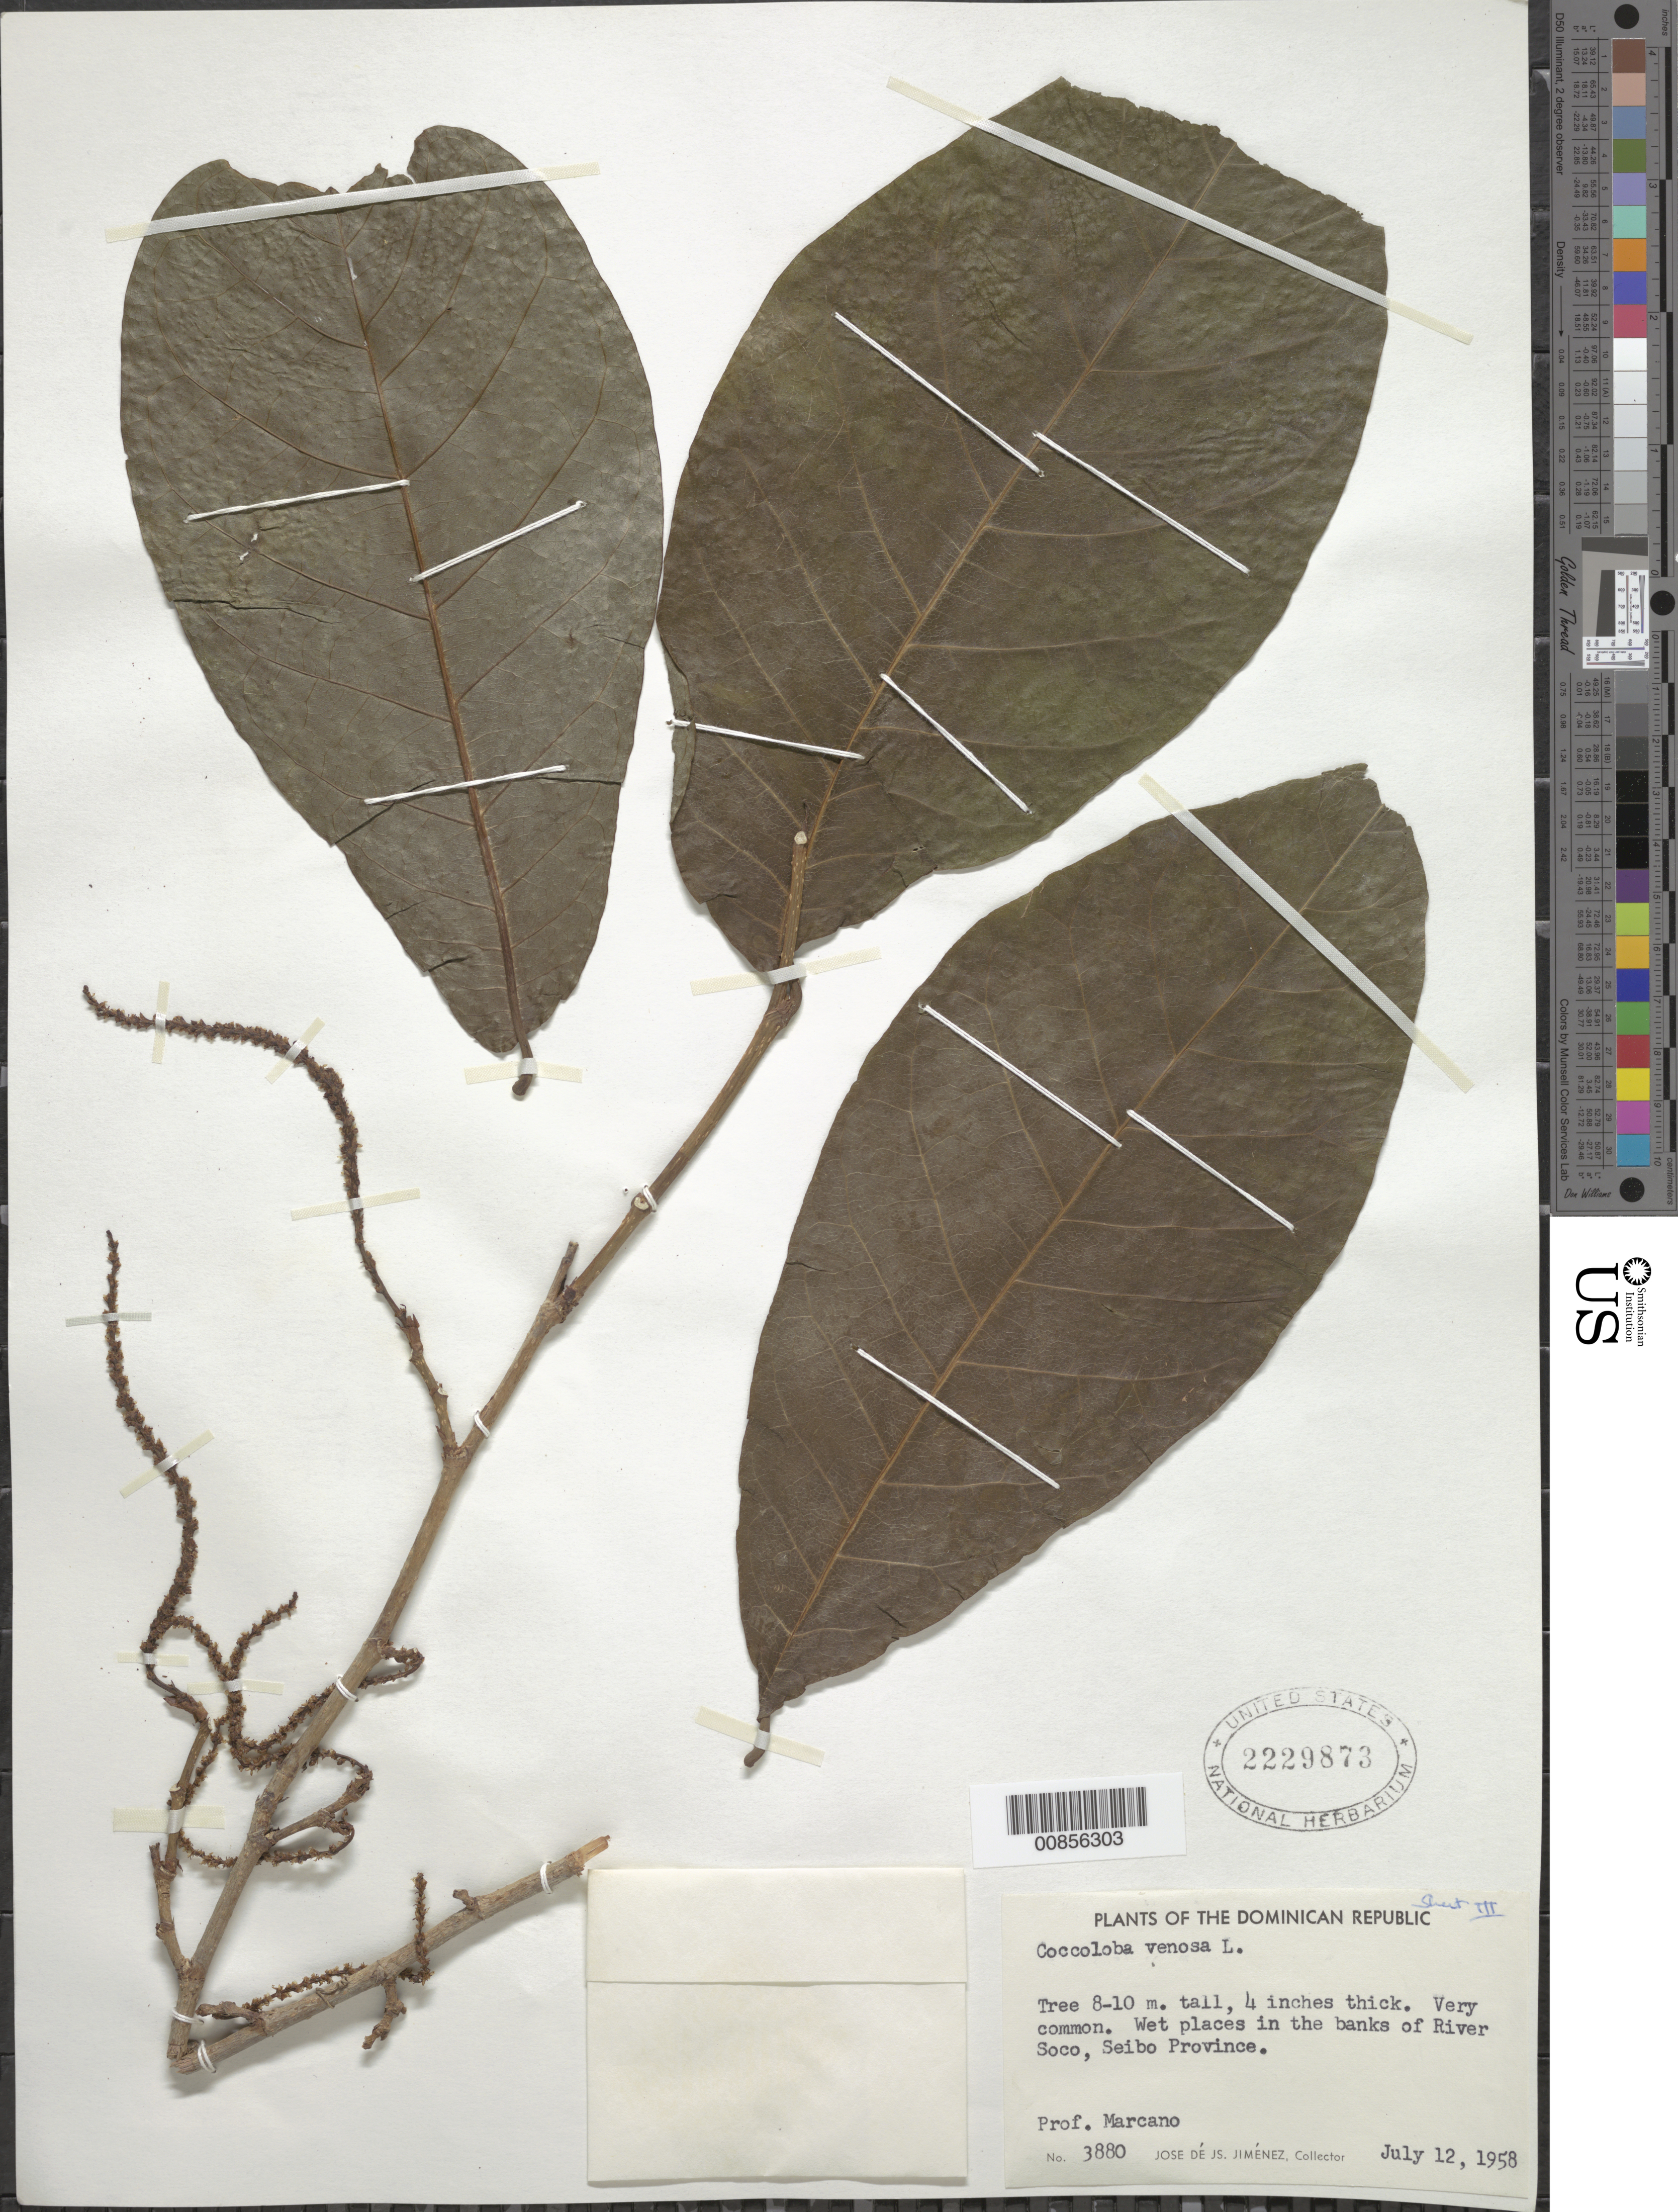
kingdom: Plantae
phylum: Tracheophyta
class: Magnoliopsida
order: Caryophyllales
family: Polygonaceae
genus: Coccoloba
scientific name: Coccoloba venosa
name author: L.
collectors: J. J. Jiménez Almonte & E. J. Marcano F.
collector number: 3880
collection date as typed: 12 Jul 1958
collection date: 1958-07-12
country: Dominican Republic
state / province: El Seibo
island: Hispaniola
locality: Banks of River Soco.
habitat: Wet places in the banks of river.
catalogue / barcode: US 2229873